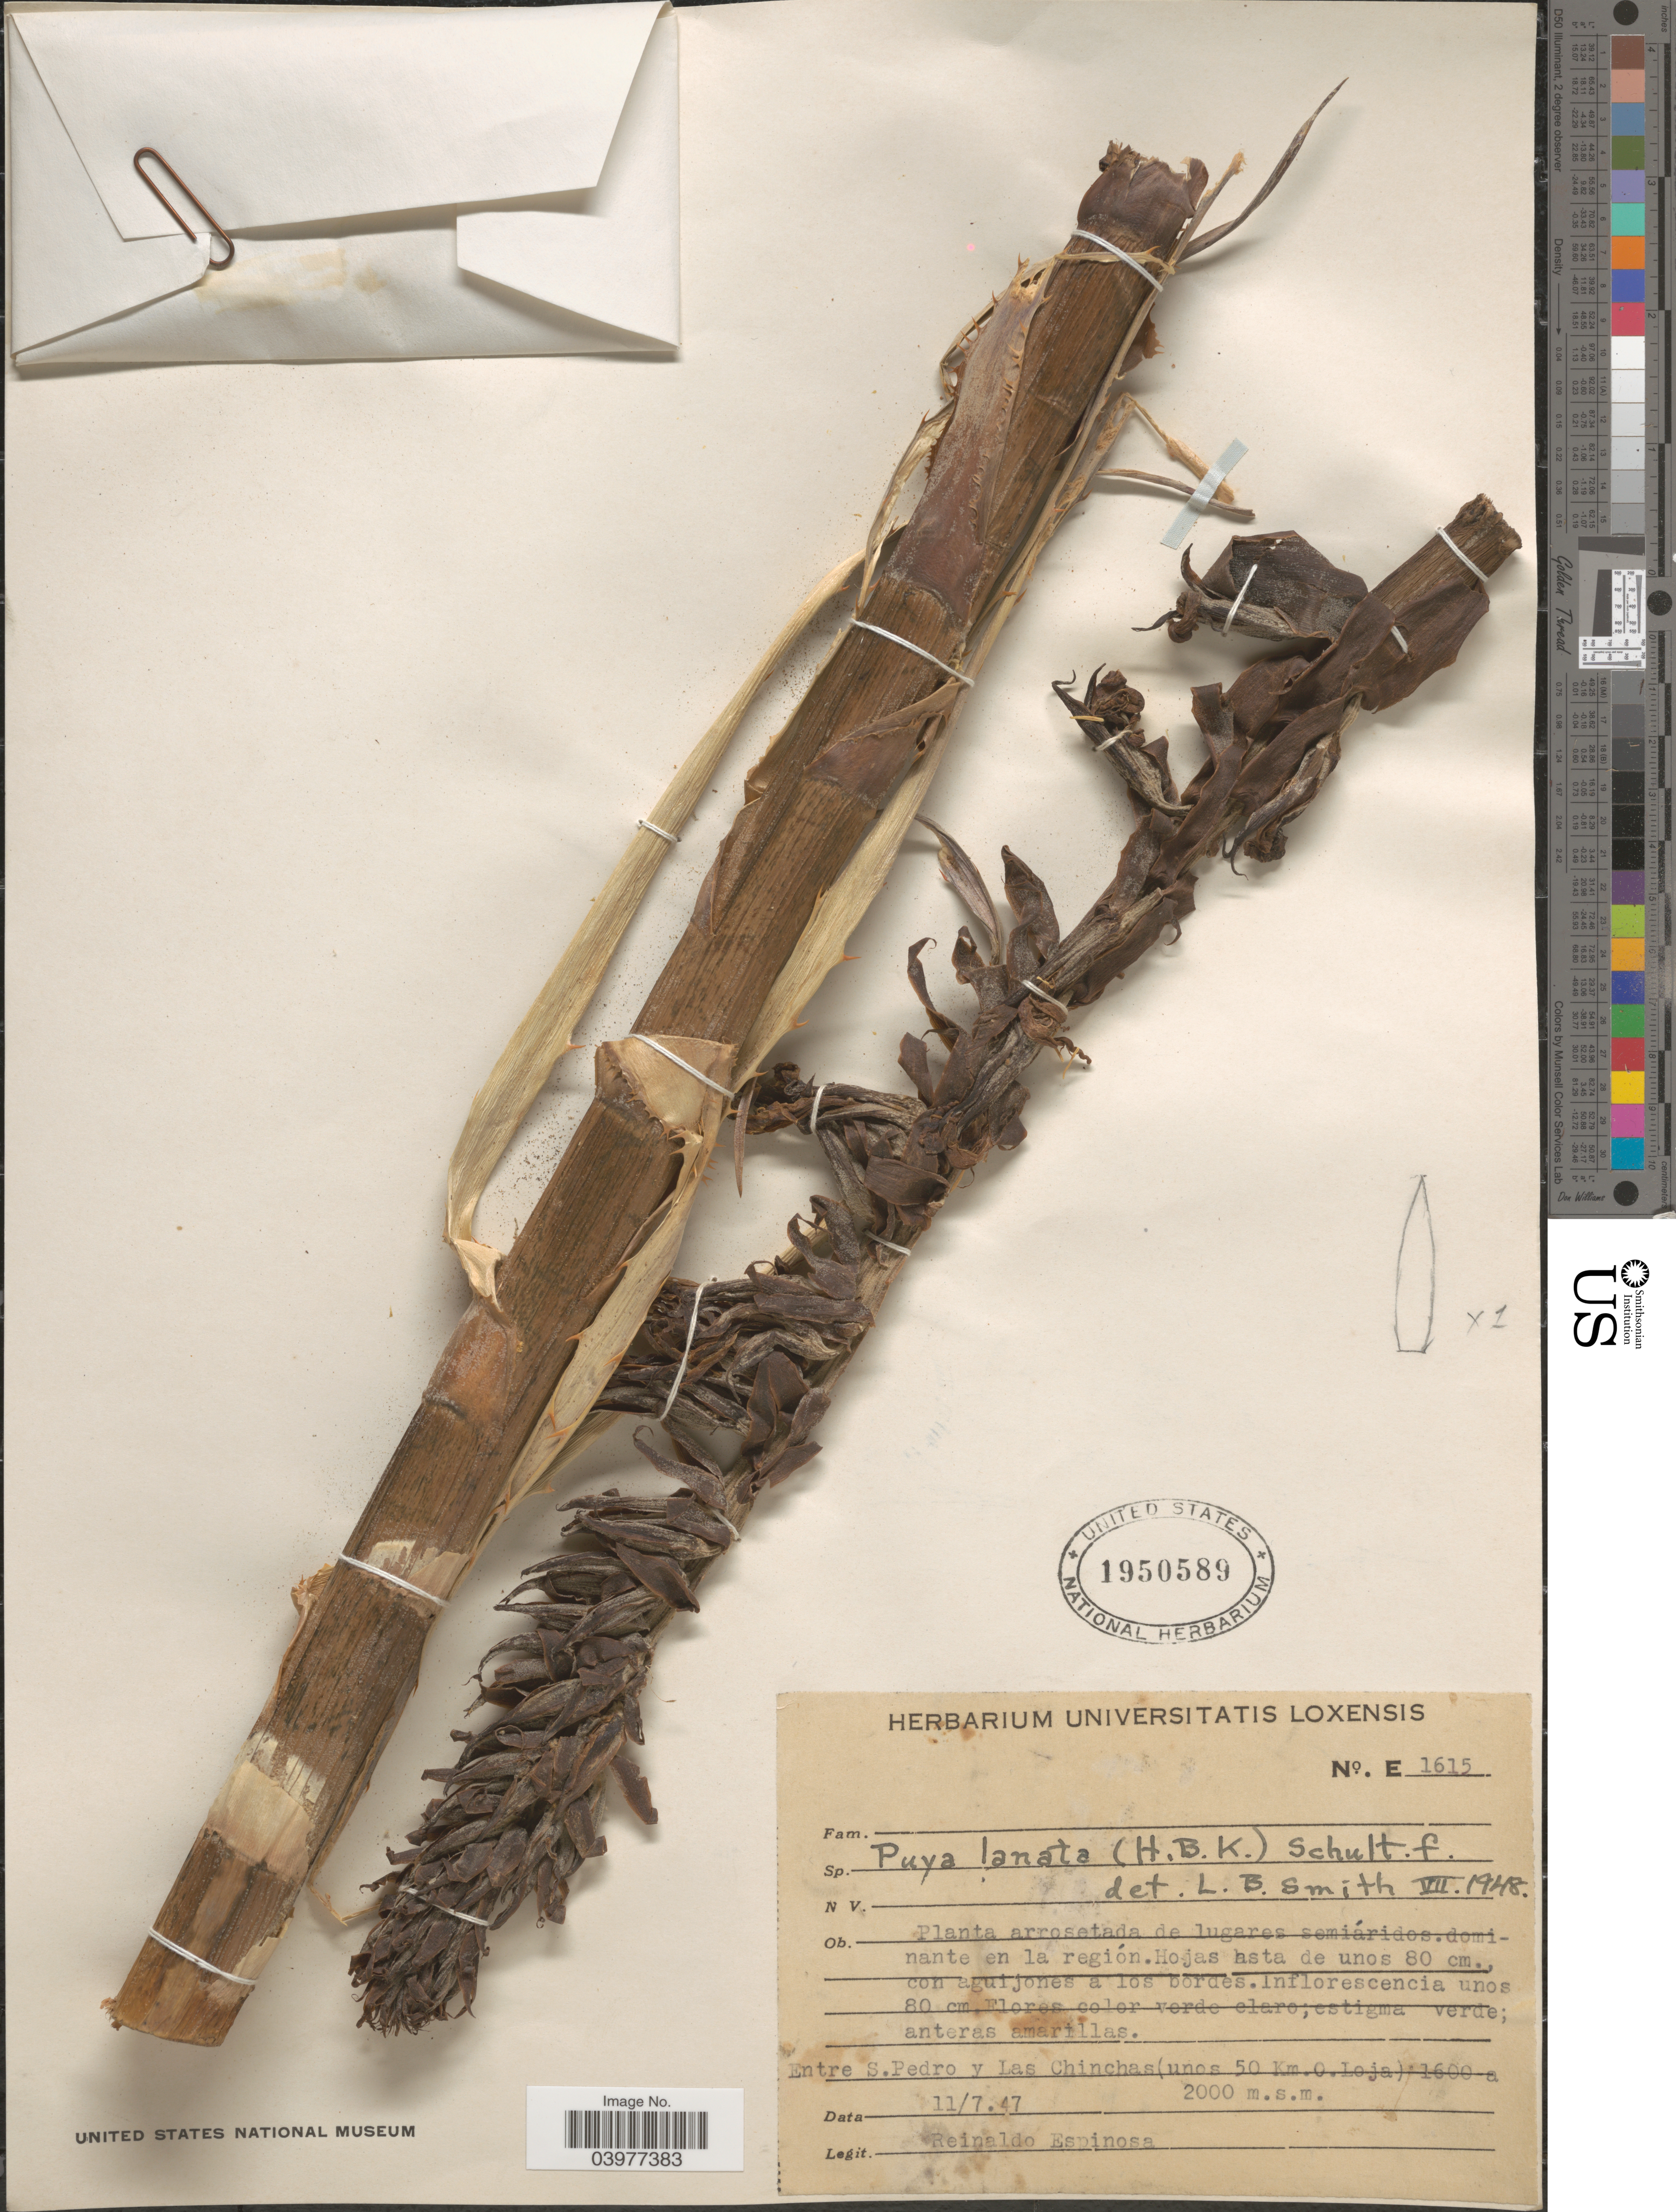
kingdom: Plantae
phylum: Tracheophyta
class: Liliopsida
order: Poales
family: Bromeliaceae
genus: Puya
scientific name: Puya lanata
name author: (Kunth) Schult. f.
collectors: R. Espinosa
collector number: E1615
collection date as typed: Transcribed d/m/y: 11/7/47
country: Peru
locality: Entre S. Pedro y Las Chinchas (unos 50 Km. O. Loja).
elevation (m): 1600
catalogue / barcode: US 1950589